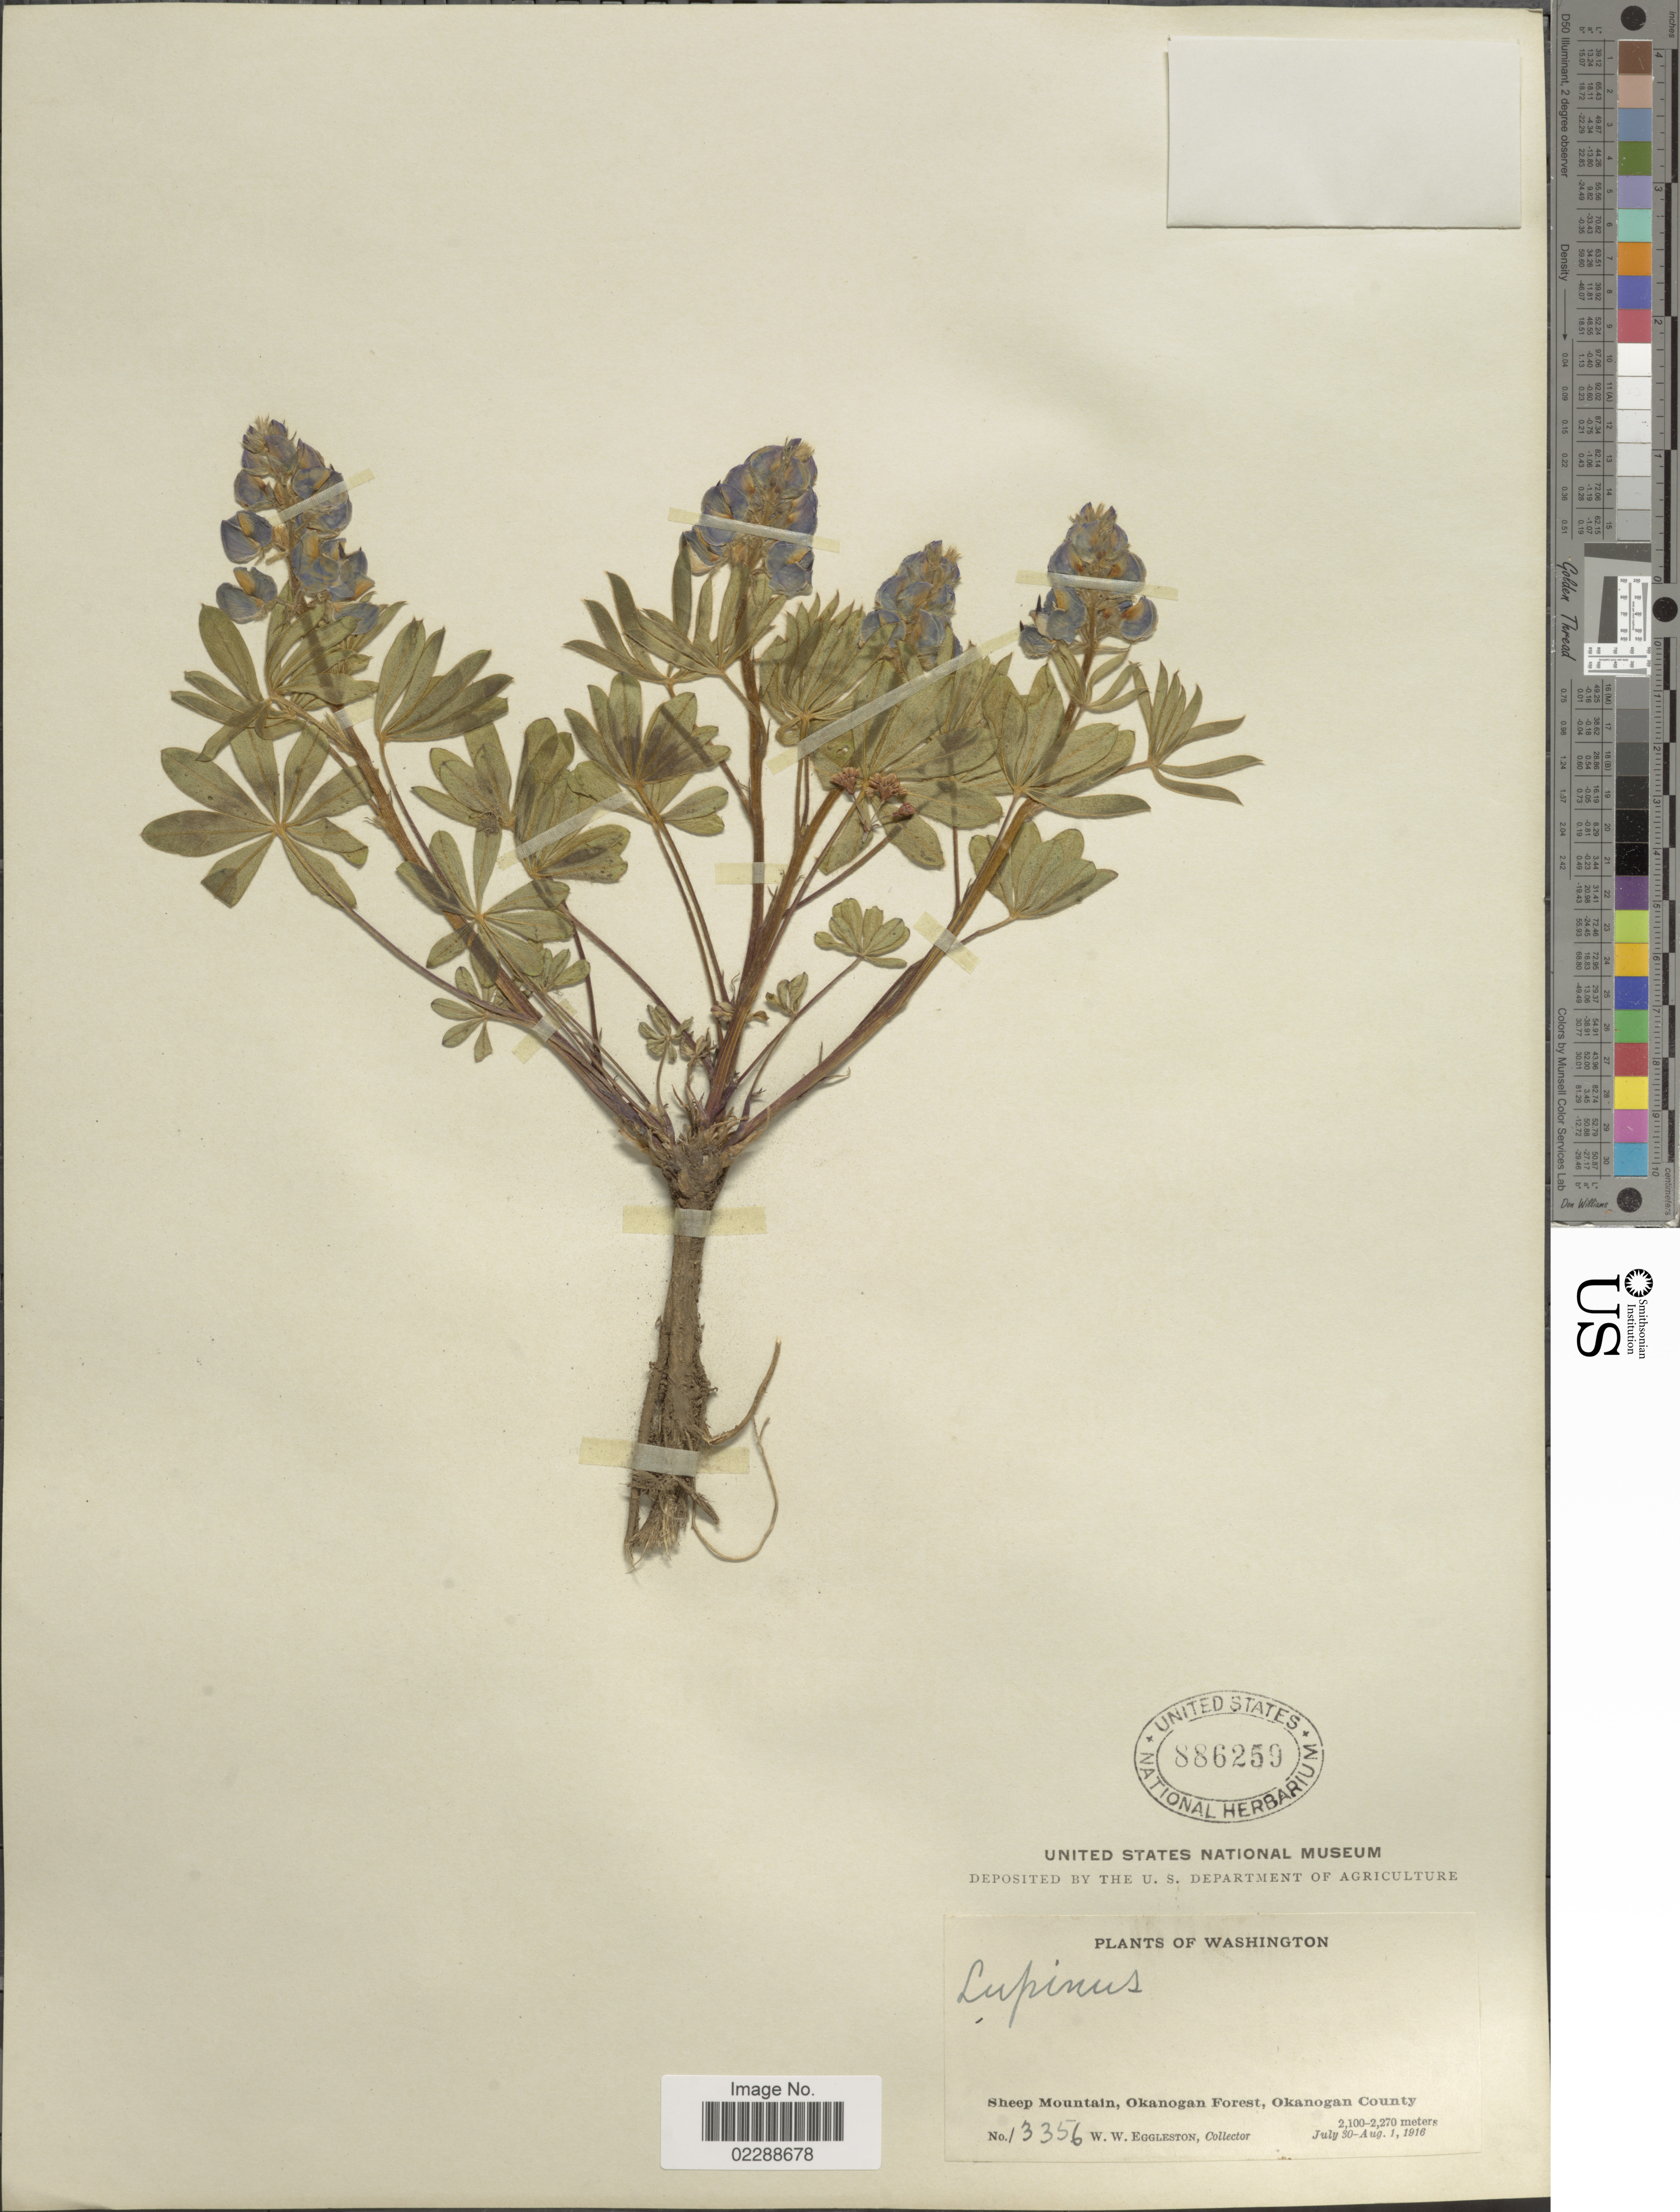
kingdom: Plantae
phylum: Tracheophyta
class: Magnoliopsida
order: Fabales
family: Fabaceae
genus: Lupinus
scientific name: Lupinus sp.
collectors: W. W. Eggleston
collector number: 13356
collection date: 1916-07-30/1916-08-01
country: United States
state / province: Washington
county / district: Okanogan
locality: Sheep Mountain, Okanogan Forest, Okanogan County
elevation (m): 2100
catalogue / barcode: US 886259